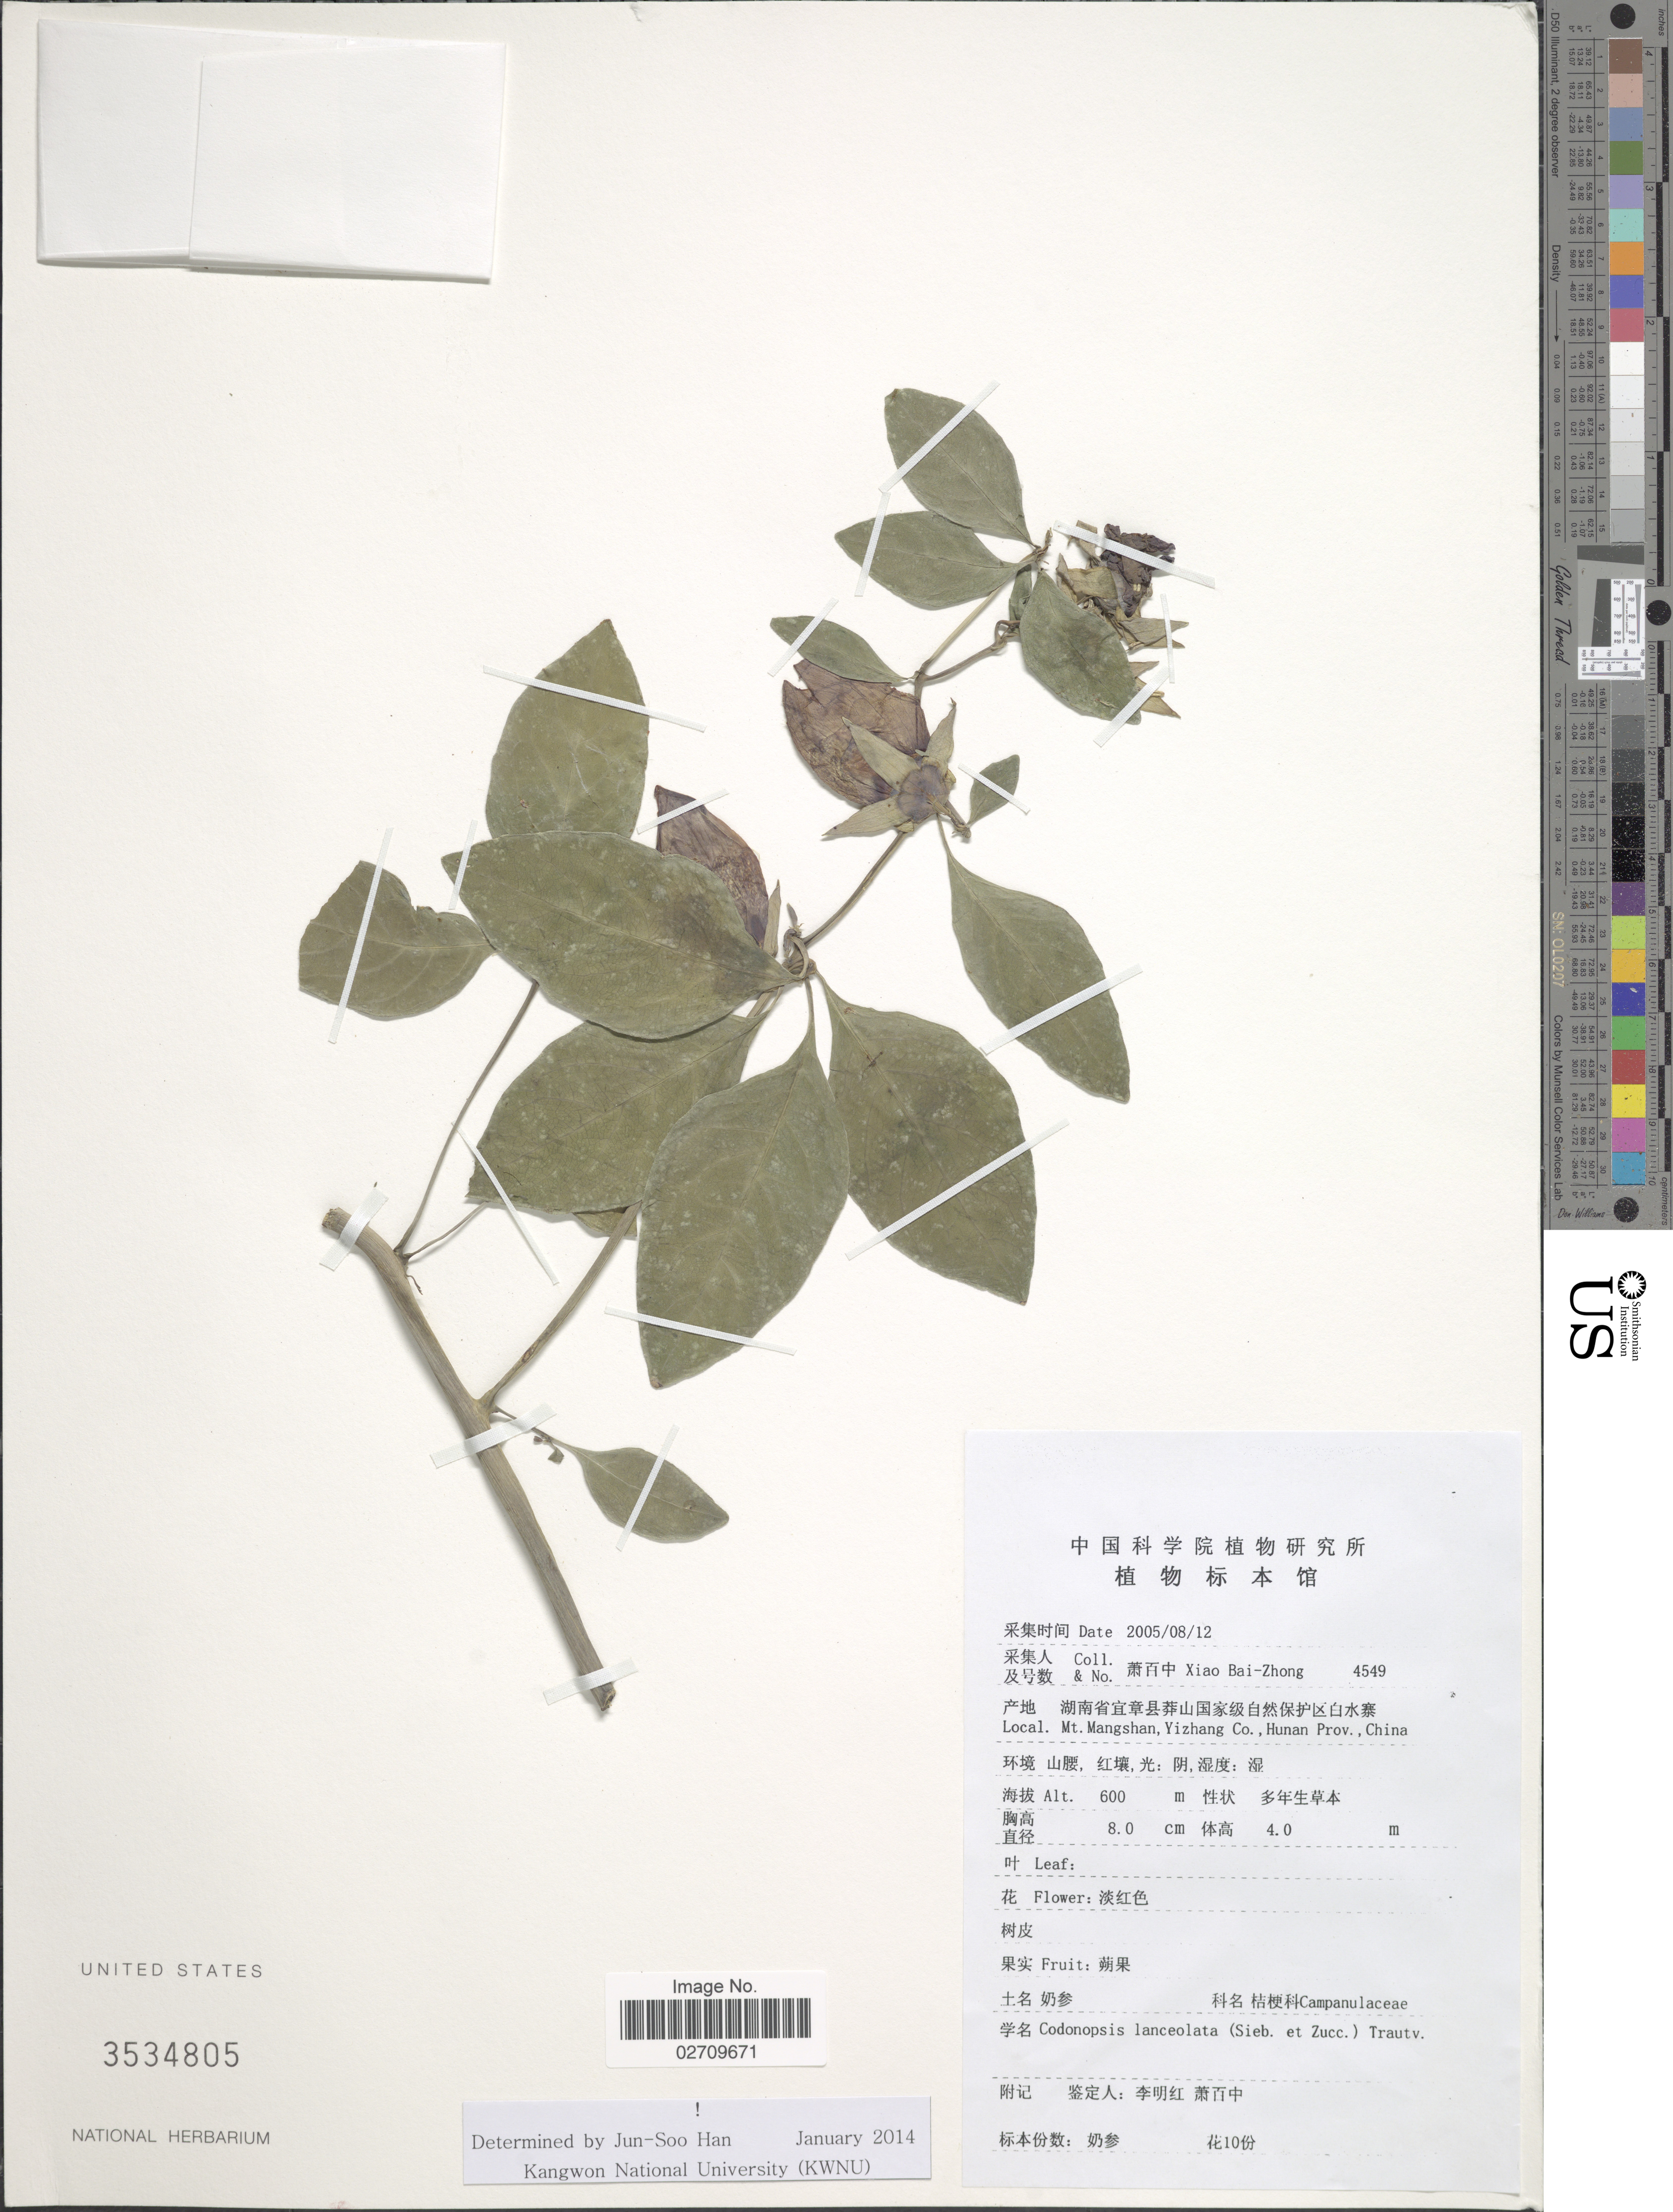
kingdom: Plantae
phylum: Tracheophyta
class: Magnoliopsida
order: Asterales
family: Campanulaceae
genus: Codonopsis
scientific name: Codonopsis lanceolata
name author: (Siebold & Zucc.) Benth. & Hook. f. ex Trautv.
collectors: B. Z. Xiao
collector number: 4549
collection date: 2005-08-12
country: China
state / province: Hunan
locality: Mt. Mangshan, Yizhang Co.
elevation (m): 600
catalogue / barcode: US 3534805